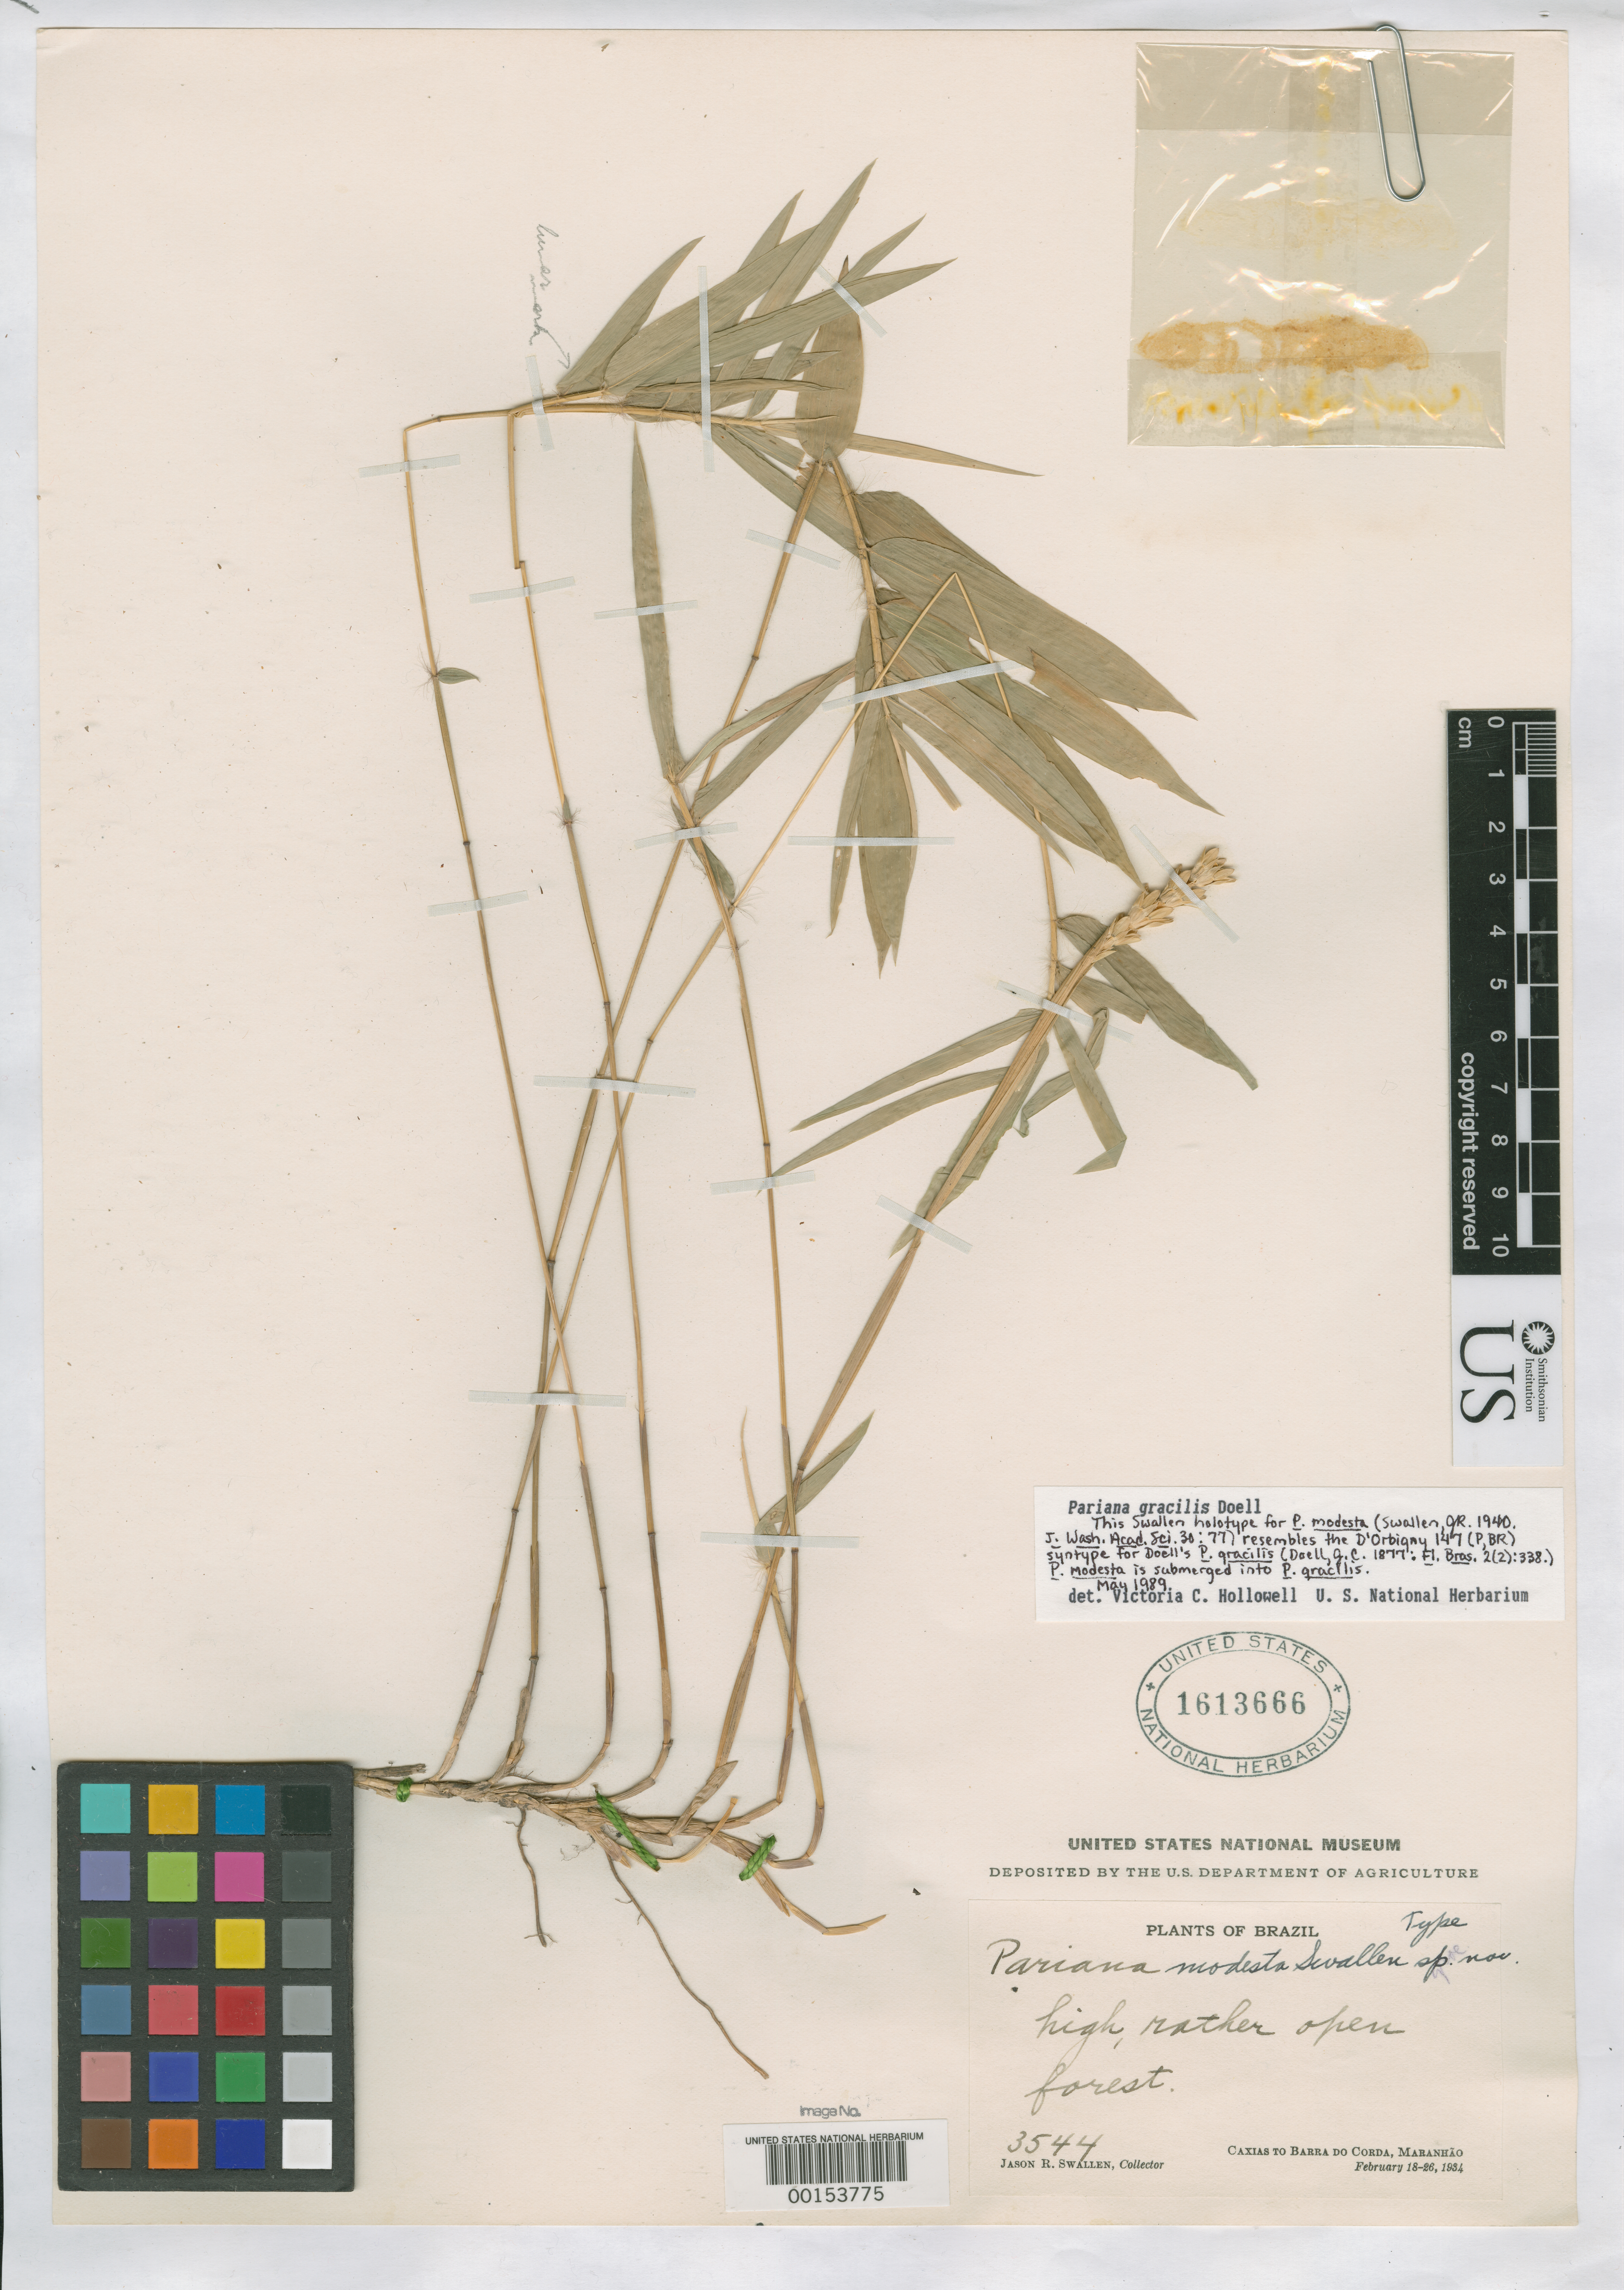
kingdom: Plantae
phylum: Tracheophyta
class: Liliopsida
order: Poales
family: Poaceae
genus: Pariana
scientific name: Pariana modesta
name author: Swallen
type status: Holotype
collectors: J. R. Swallen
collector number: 3544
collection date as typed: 18 Feb 1934 to 26 Feb 1934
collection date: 1934-02-18/1934-02-26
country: Brazil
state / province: Maranhão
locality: Between Caxias and Barra do Corda.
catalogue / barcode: US 1613666